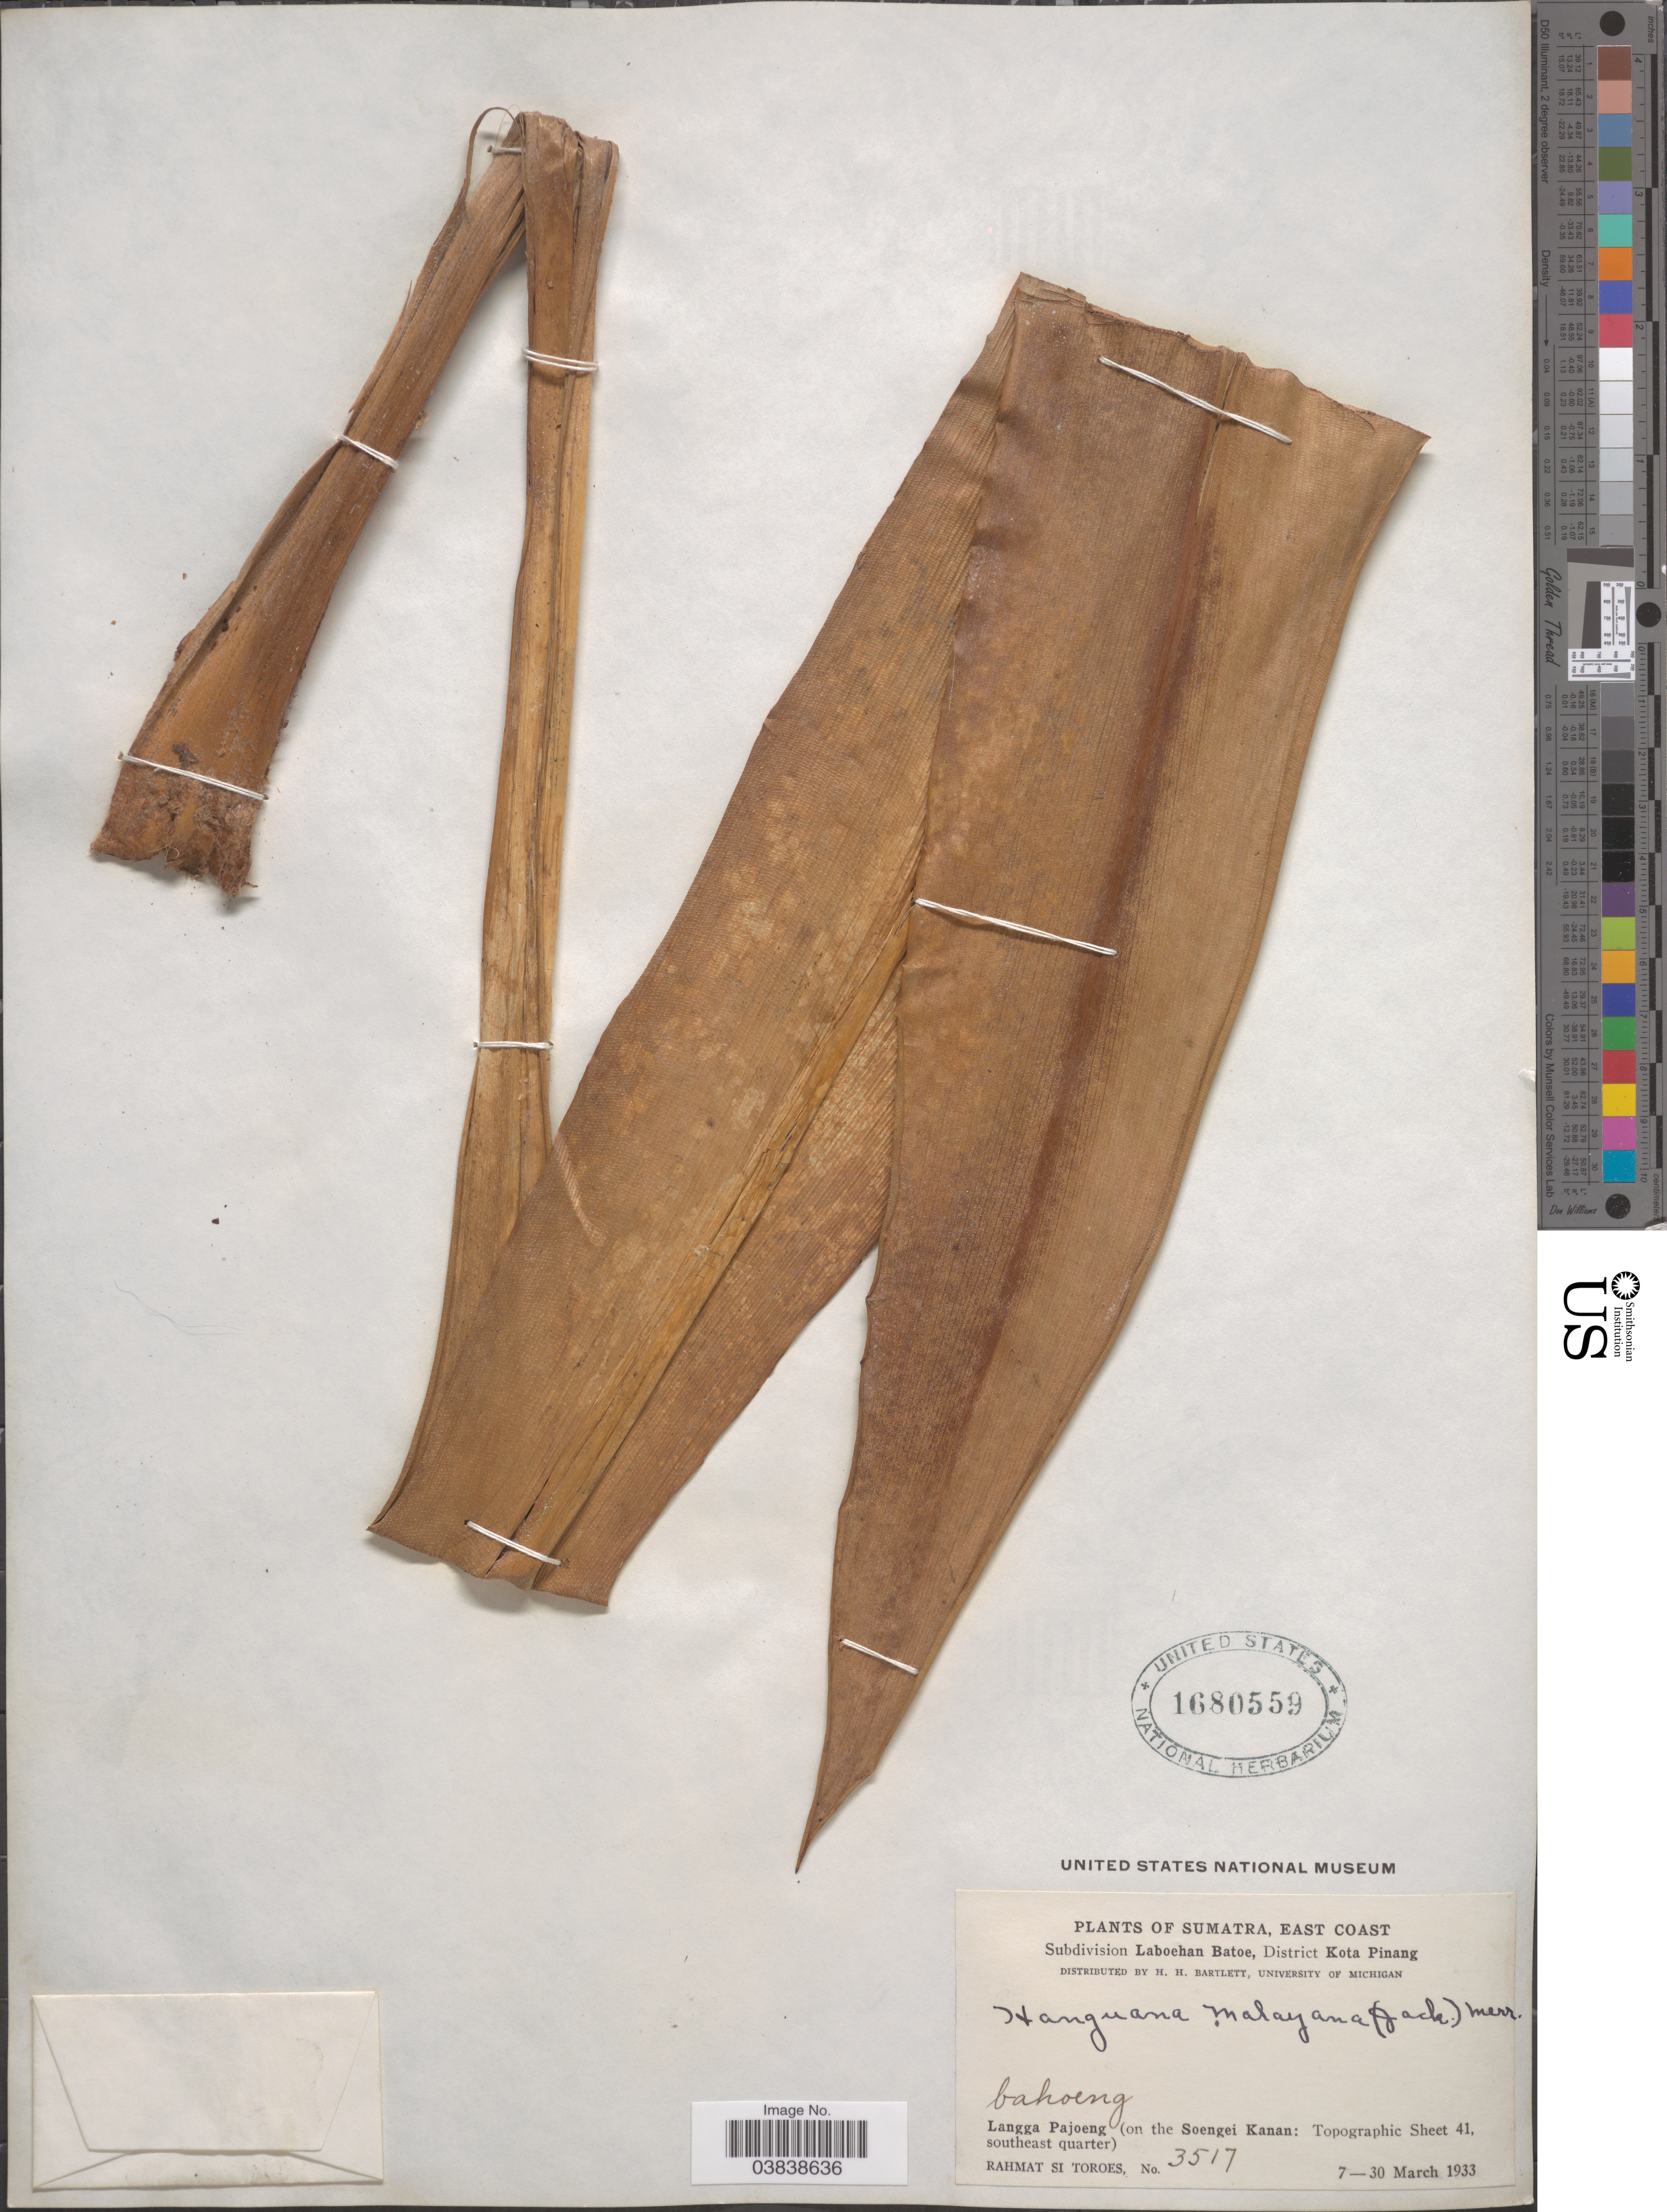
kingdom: Plantae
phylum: Tracheophyta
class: Liliopsida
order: Commelinales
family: Hanguanaceae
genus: Hanguana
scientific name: Hanguana malayana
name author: (Jack) Merr.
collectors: Rahmat Si Boeea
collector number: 3517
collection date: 1933-03-07/1933-03-30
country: Indonesia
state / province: Sumatra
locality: East Coast. Subdivision Laboehan Batoe, District Kota Pinang. Bahoen. Langga Pajoeng (on the Soengei Kanan: Topographic Sheet 41, southeast quarter).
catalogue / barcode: US 1680559